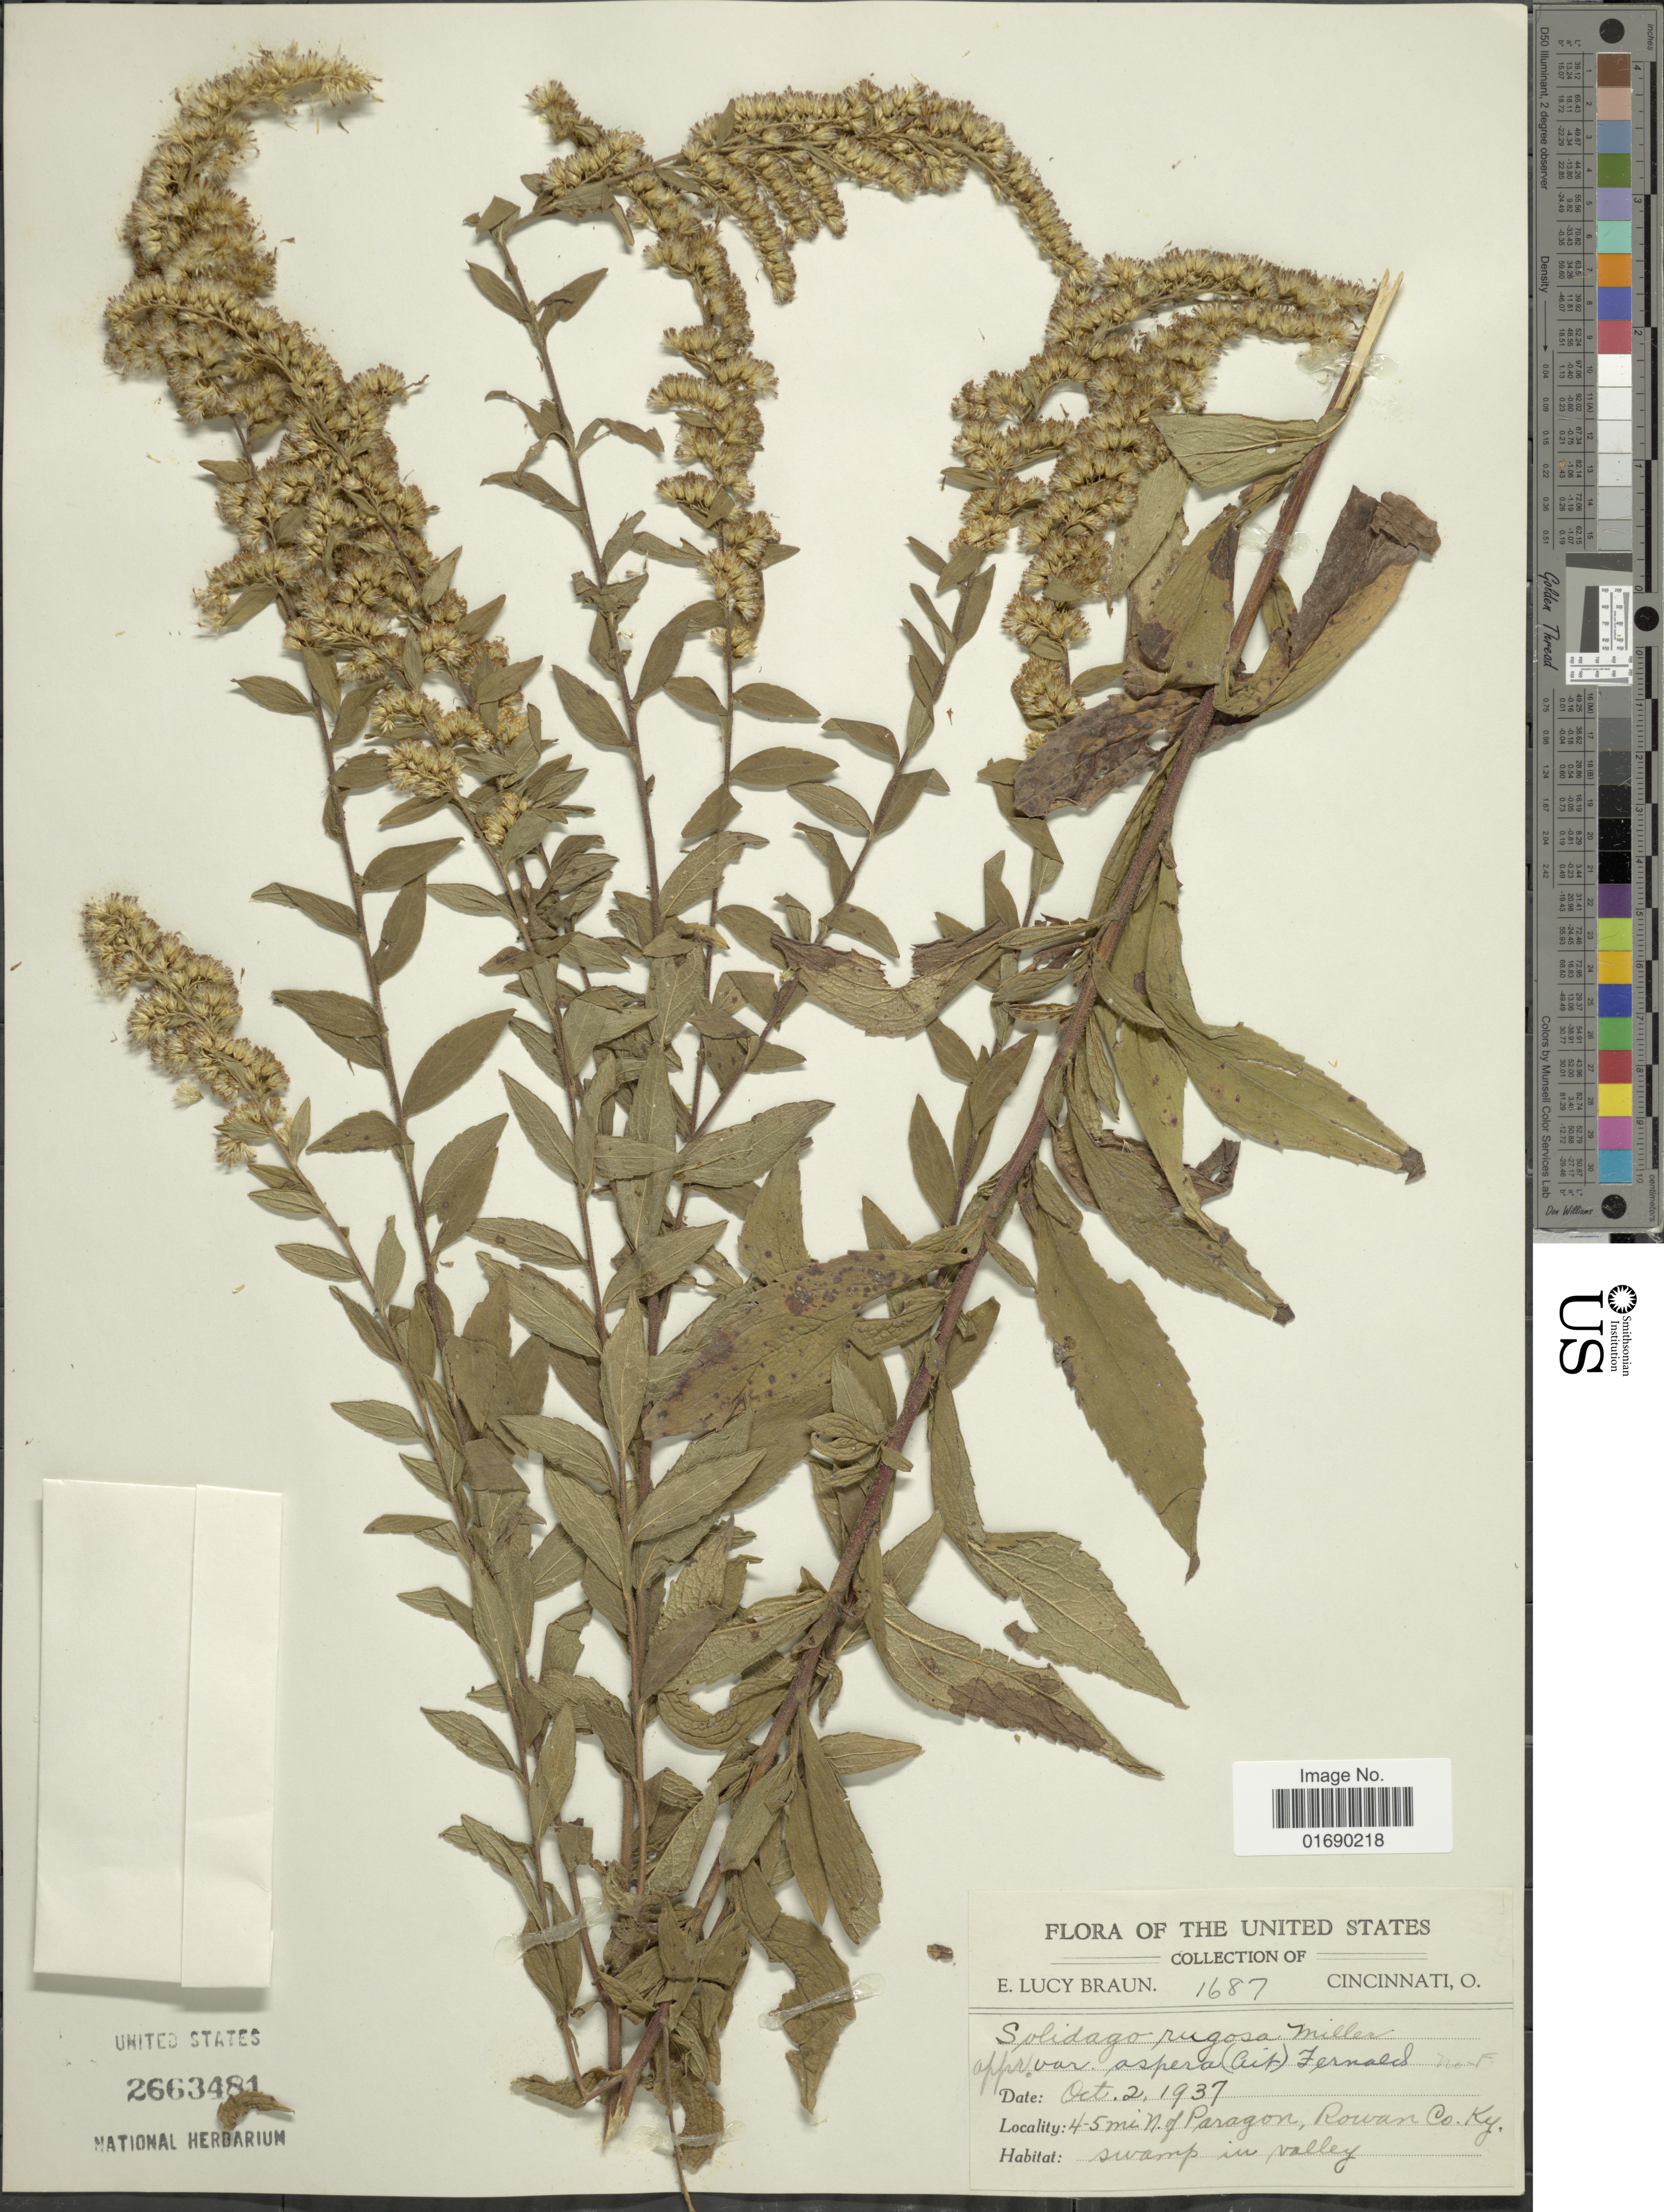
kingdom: Plantae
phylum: Tracheophyta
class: Magnoliopsida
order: Asterales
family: Asteraceae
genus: Solidago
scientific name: Solidago rugosa var. aspera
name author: (Aiton) Cronq.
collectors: E. L. Braun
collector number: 1687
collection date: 1937-10-02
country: United States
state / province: Kentucky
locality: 4.5 mi N of Paragon, Rowan Co, swamp in valley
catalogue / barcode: US 2663481